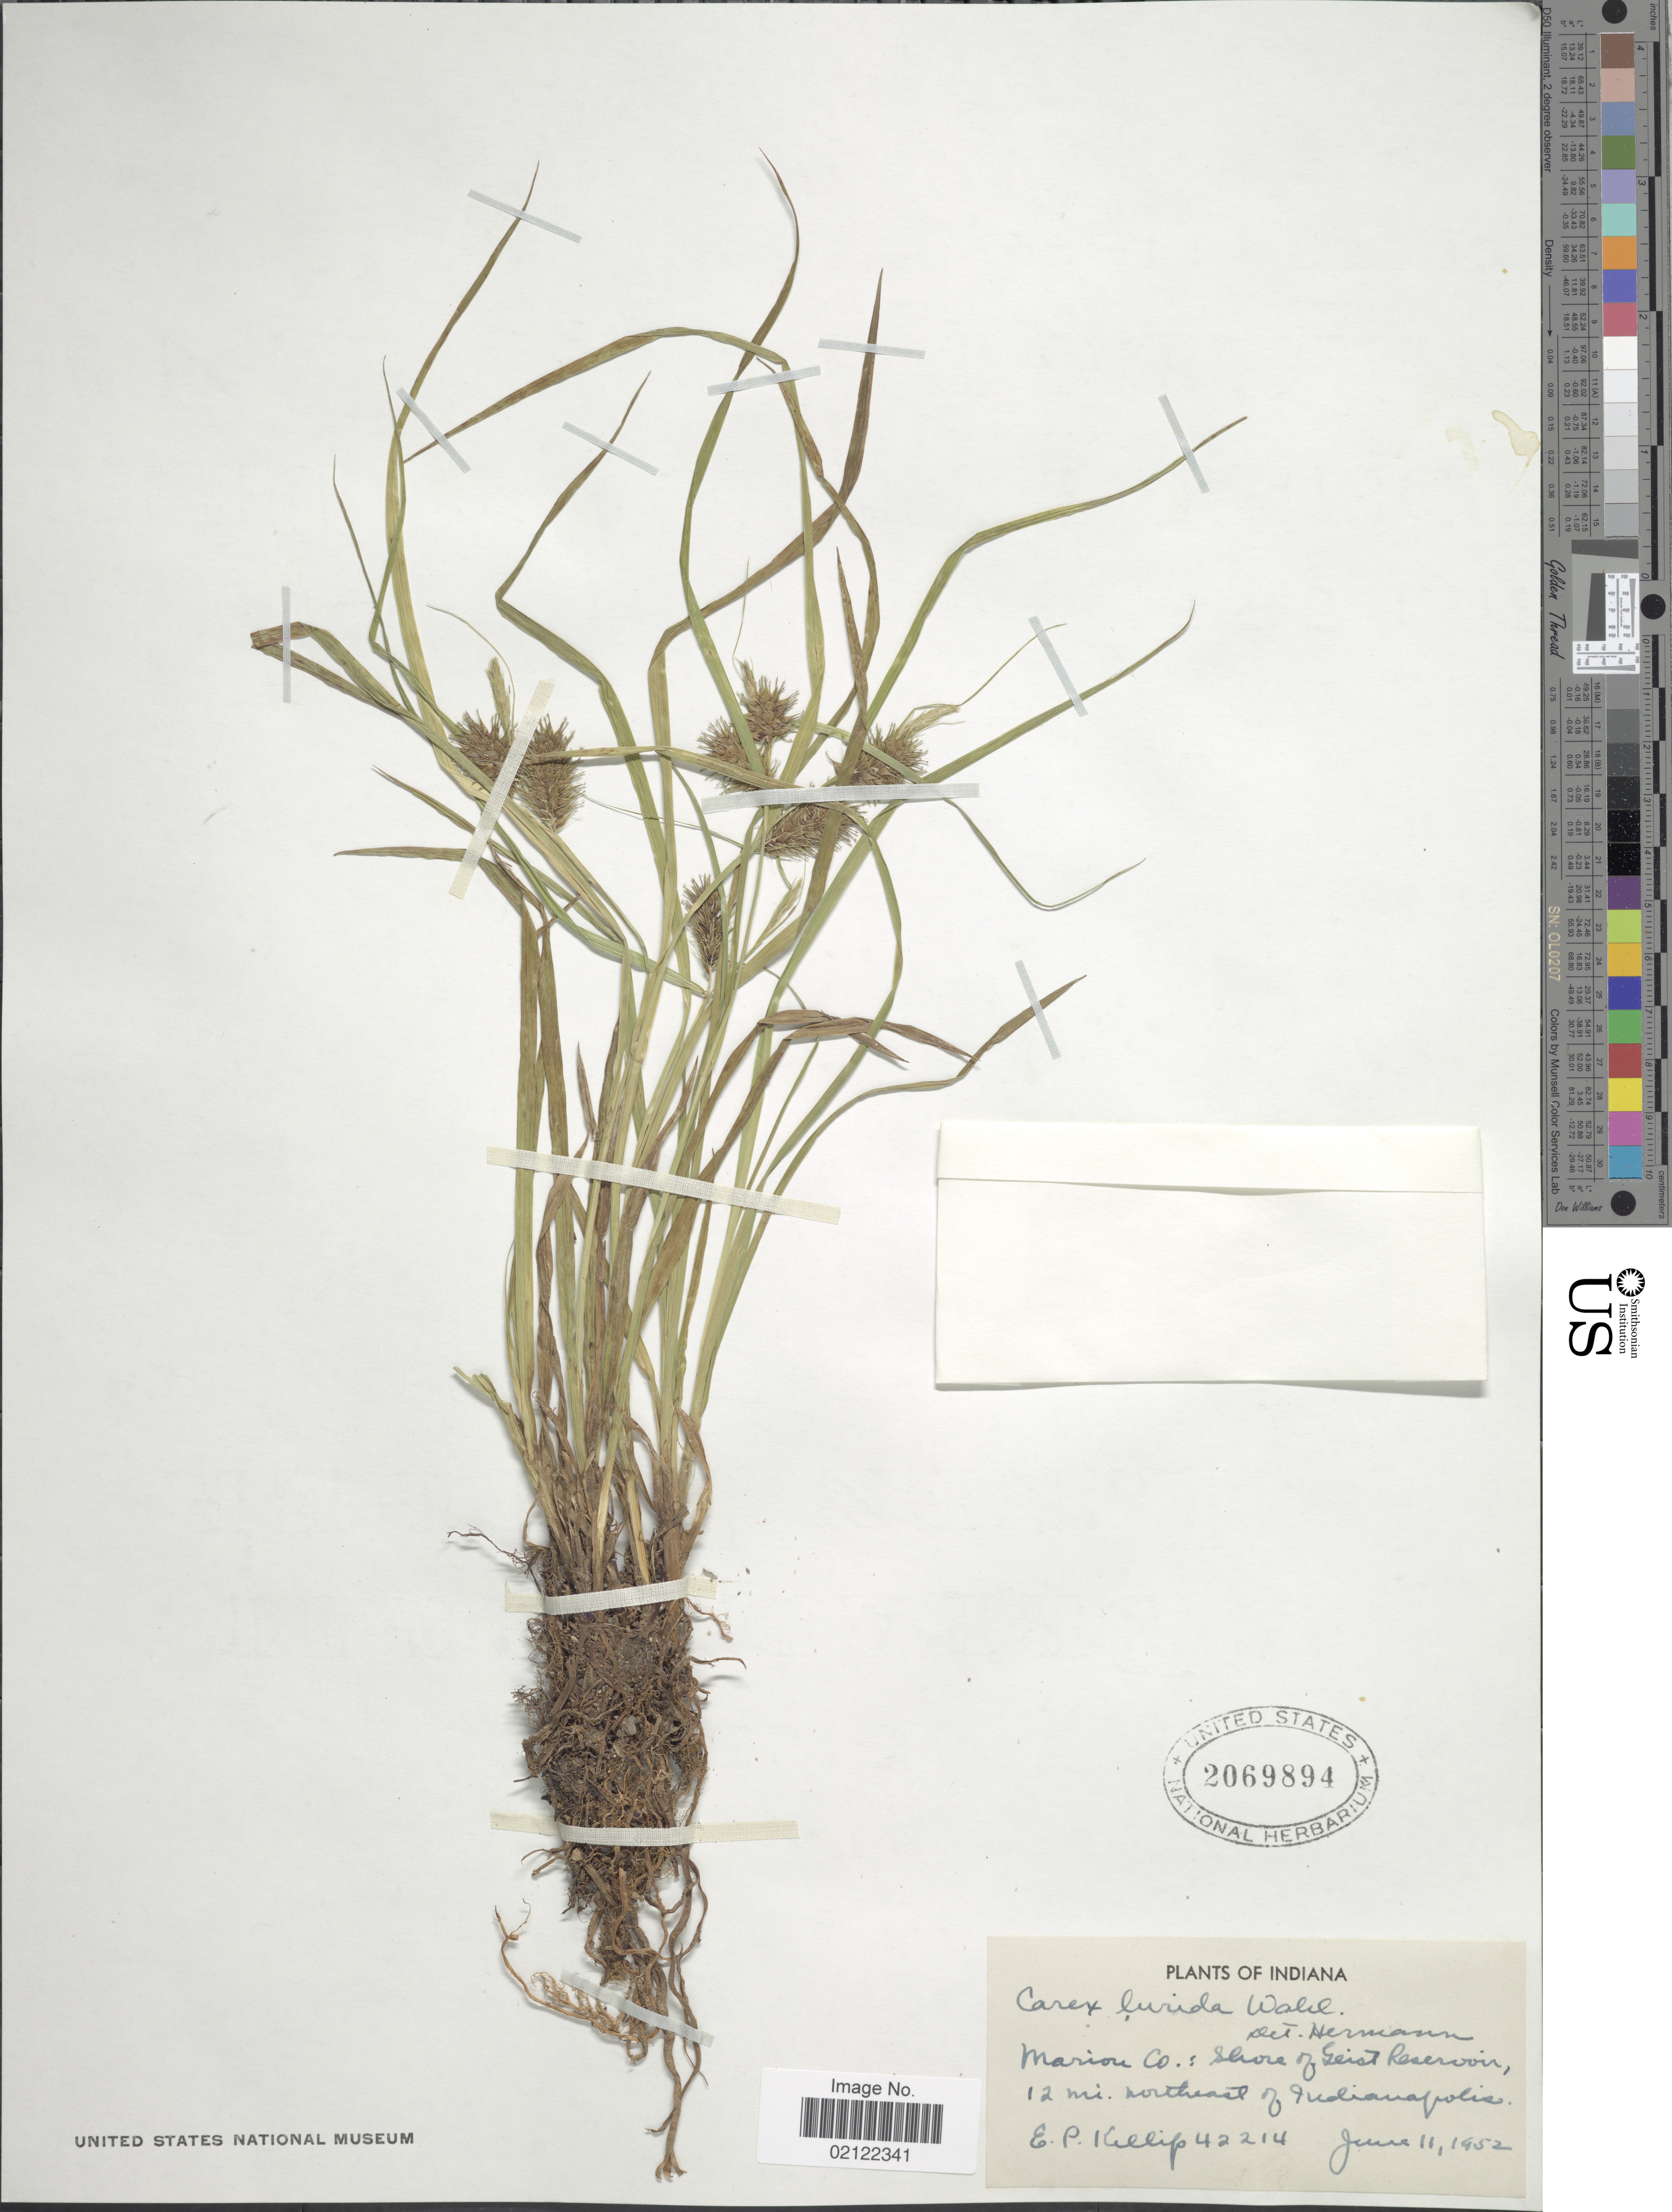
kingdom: Plantae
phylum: Tracheophyta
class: Liliopsida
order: Poales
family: Cyperaceae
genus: Carex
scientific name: Carex lurida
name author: Wahlenb.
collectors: E. P. Killip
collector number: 42214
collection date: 1952-06-11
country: United States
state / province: Indiana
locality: Marion Co.: Shore of Geist Reservoir, 12 mi. northeast of Indianapolis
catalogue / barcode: US 2069894